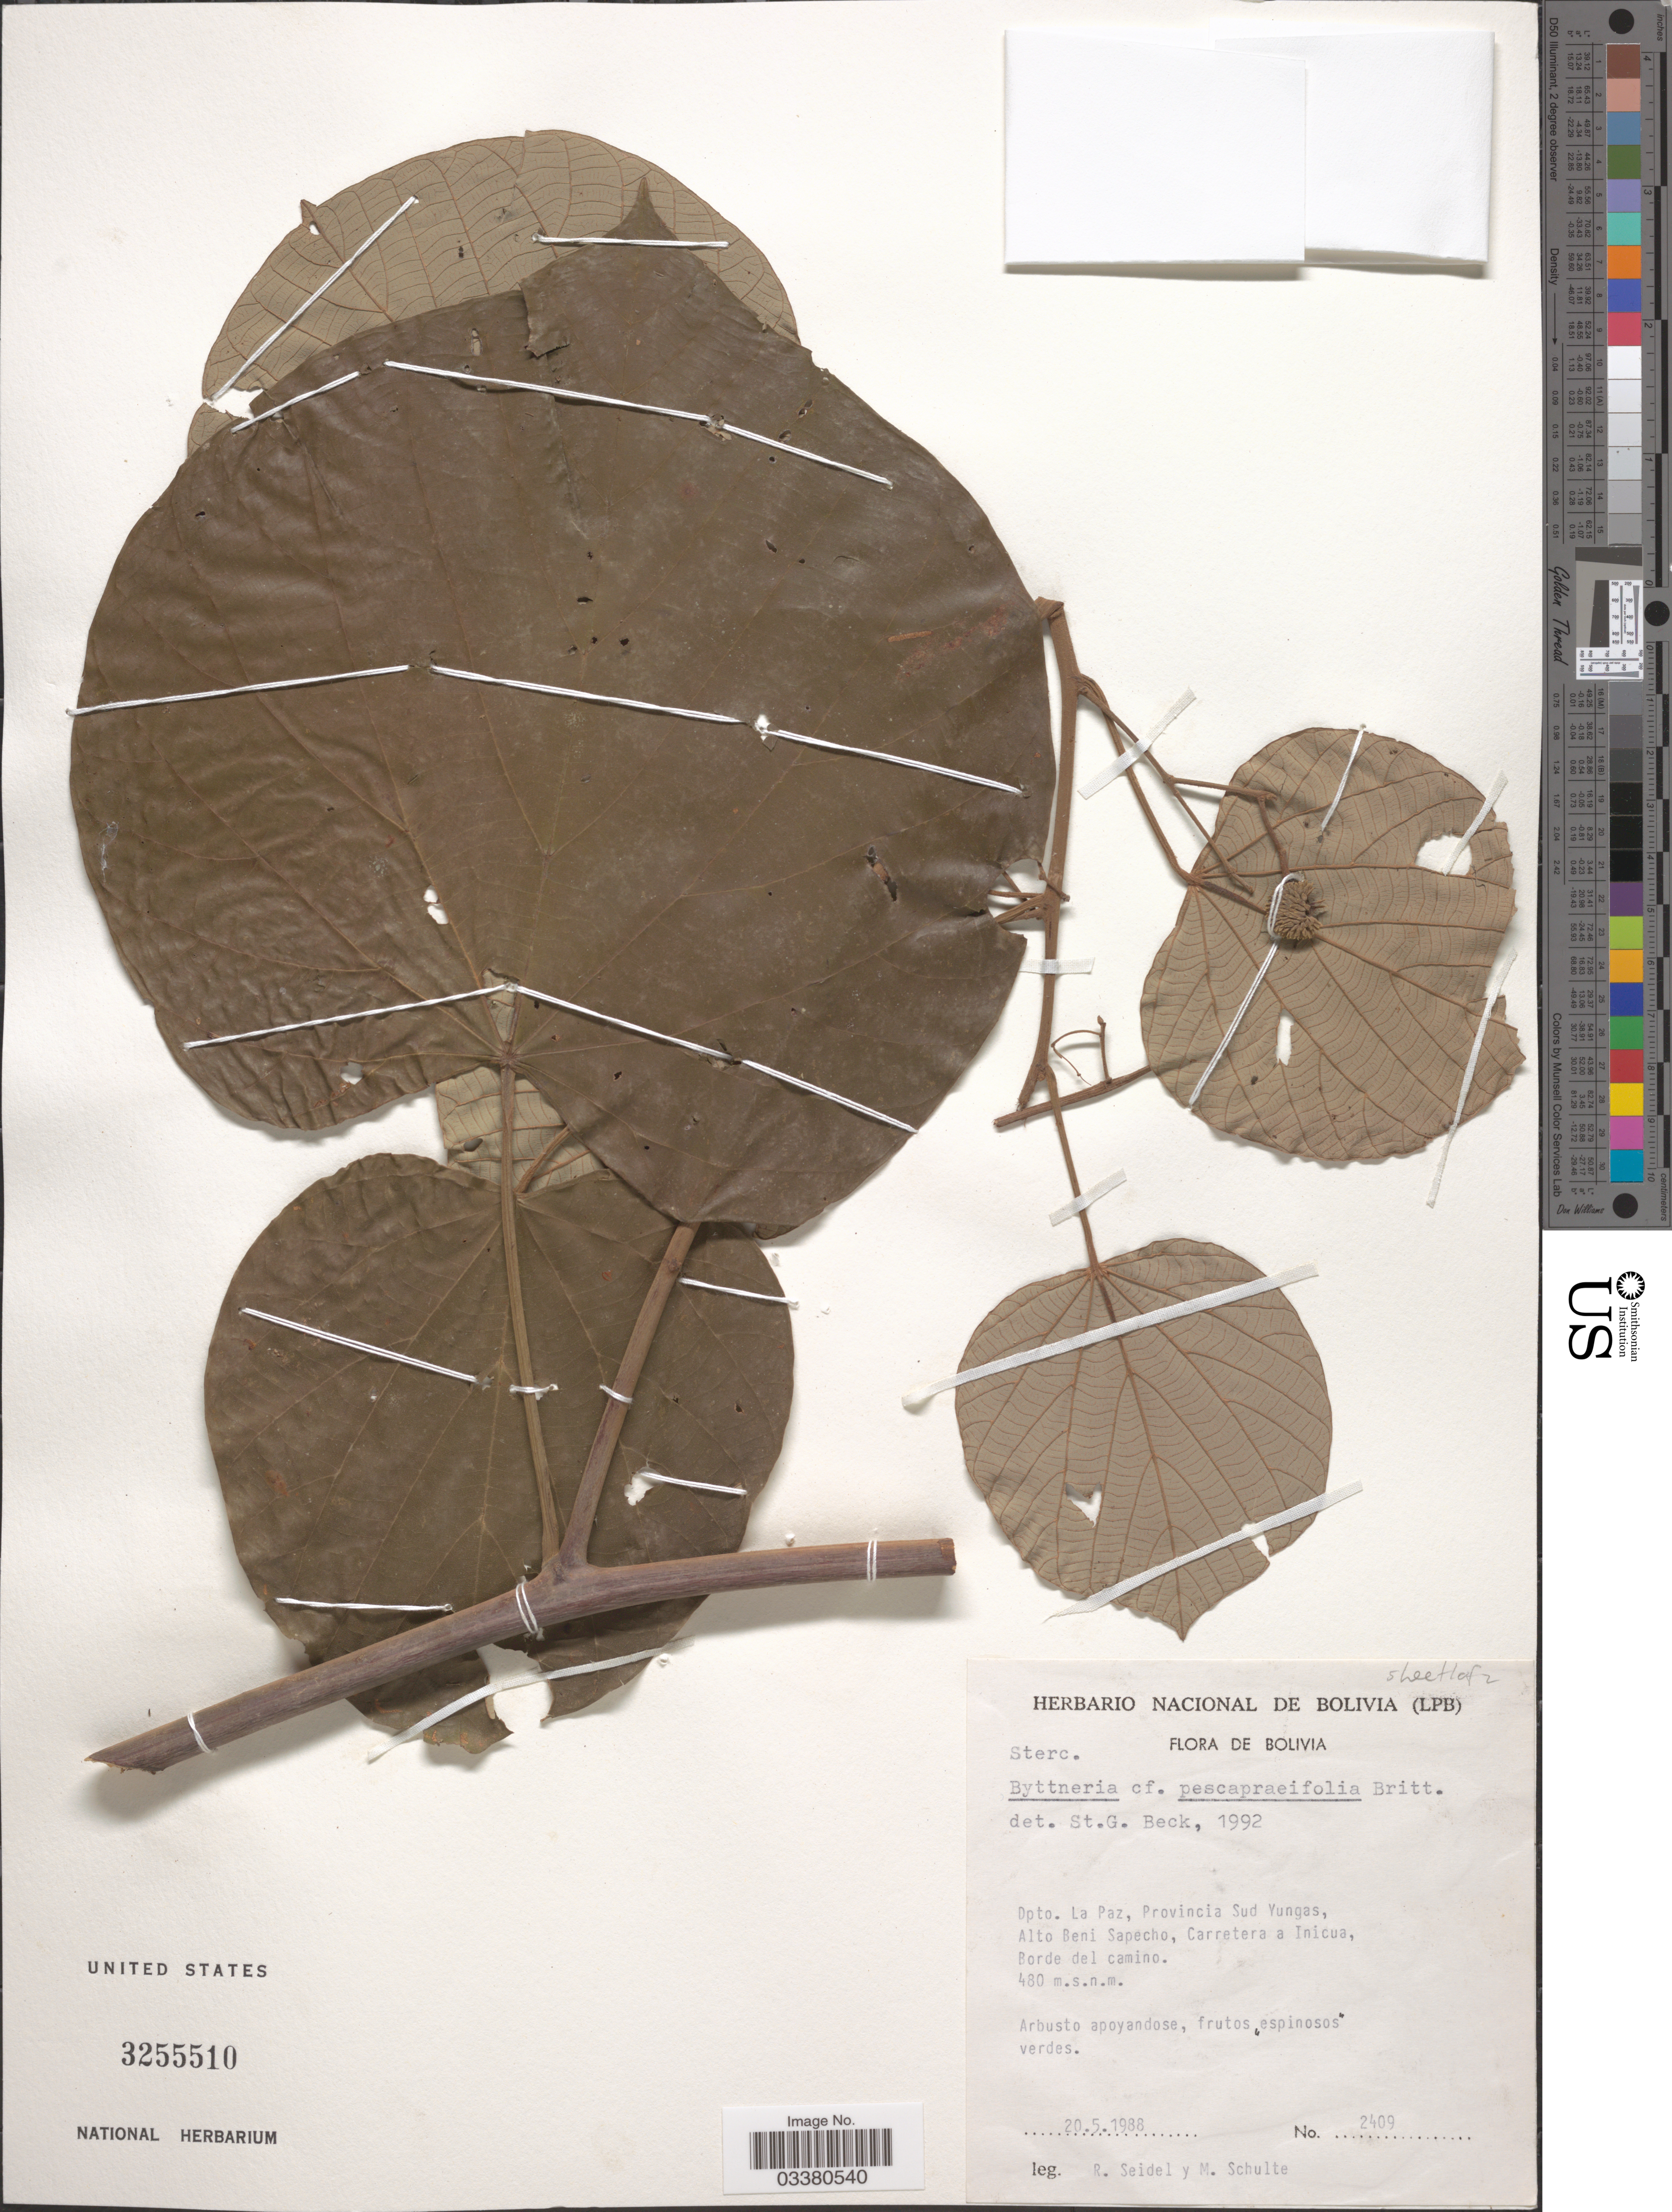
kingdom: Plantae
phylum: Tracheophyta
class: Magnoliopsida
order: Malvales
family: Malvaceae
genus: Byttneria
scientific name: Byttneria pescapriifolia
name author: Britton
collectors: R. Seidel & M. Schulte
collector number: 2409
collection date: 1988-05-20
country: Bolivia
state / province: La Paz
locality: Dpto. La Paz, Provincia Sud Yungas, Alto Beni Sapecho, Carretera a Inicua, Borde del camino.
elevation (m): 480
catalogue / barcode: US 3255510